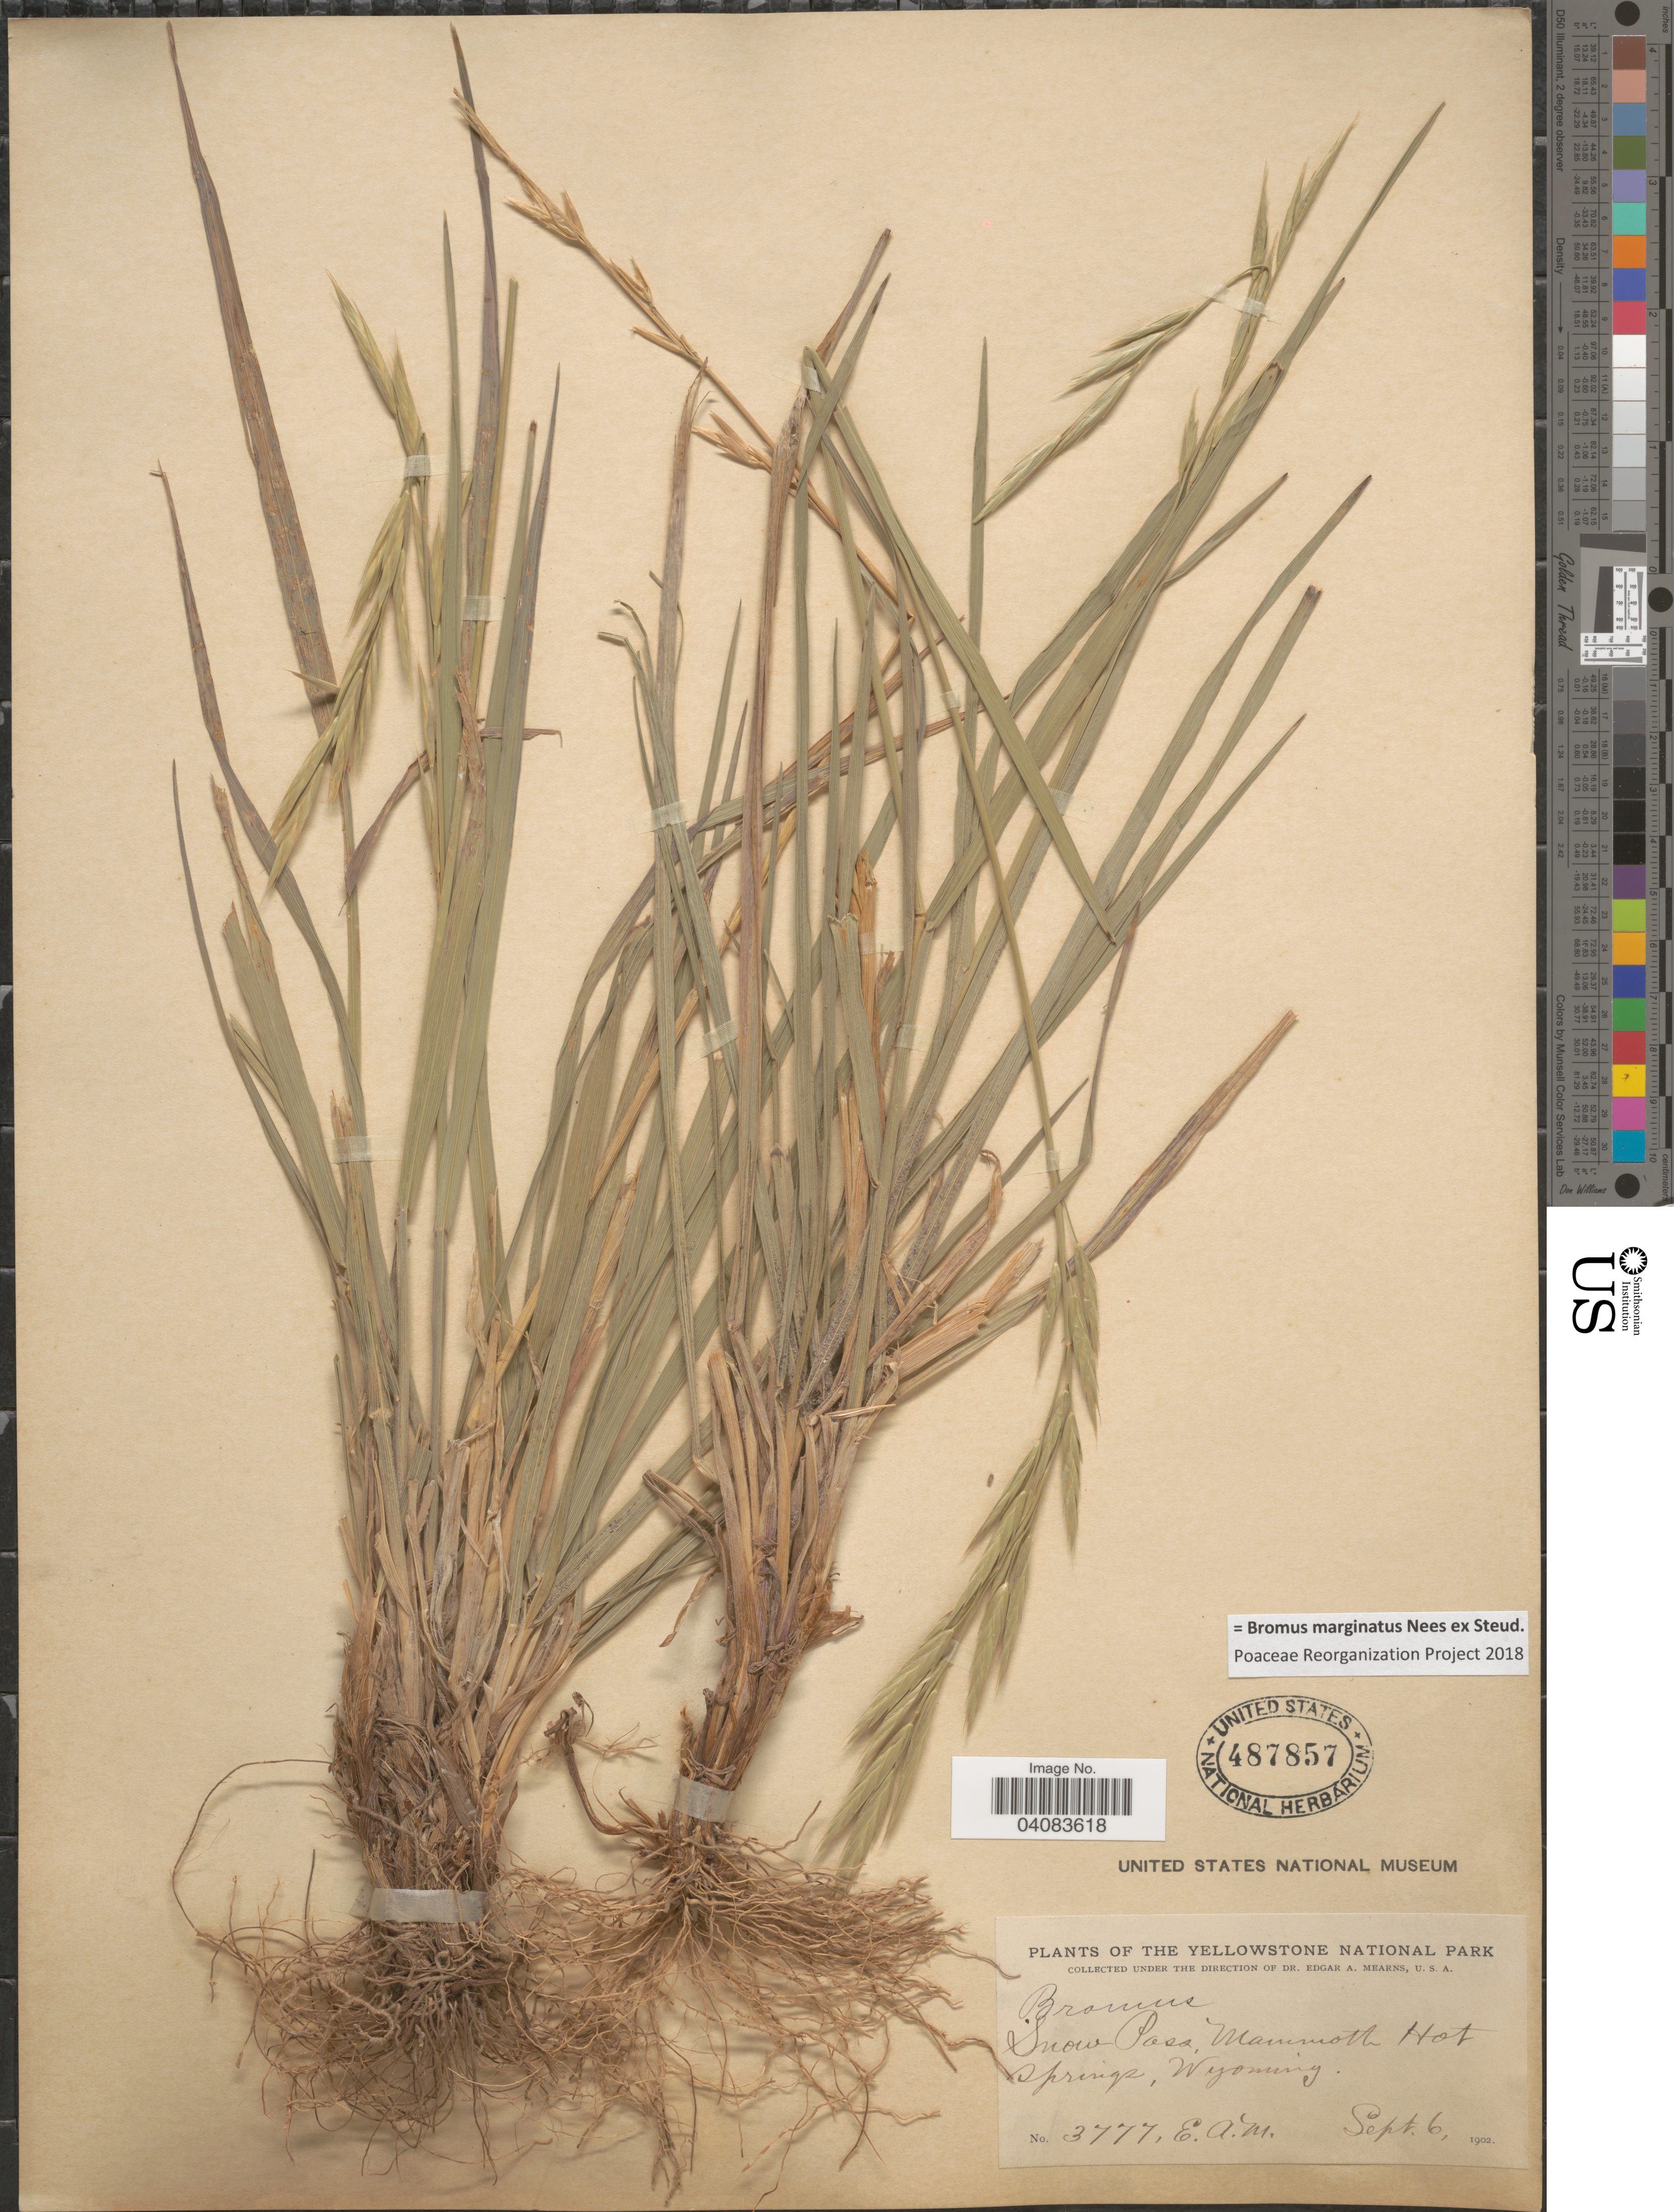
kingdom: Plantae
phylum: Tracheophyta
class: Liliopsida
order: Poales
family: Poaceae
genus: Bromus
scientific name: Bromus marginatus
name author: Nees ex Steud.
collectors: E. A. Mearns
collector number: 3777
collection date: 1902-09-06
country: United States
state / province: Wyoming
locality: The Yellowstone National Park. Snow Pass, Mammoth Hot Springs.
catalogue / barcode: US 487857